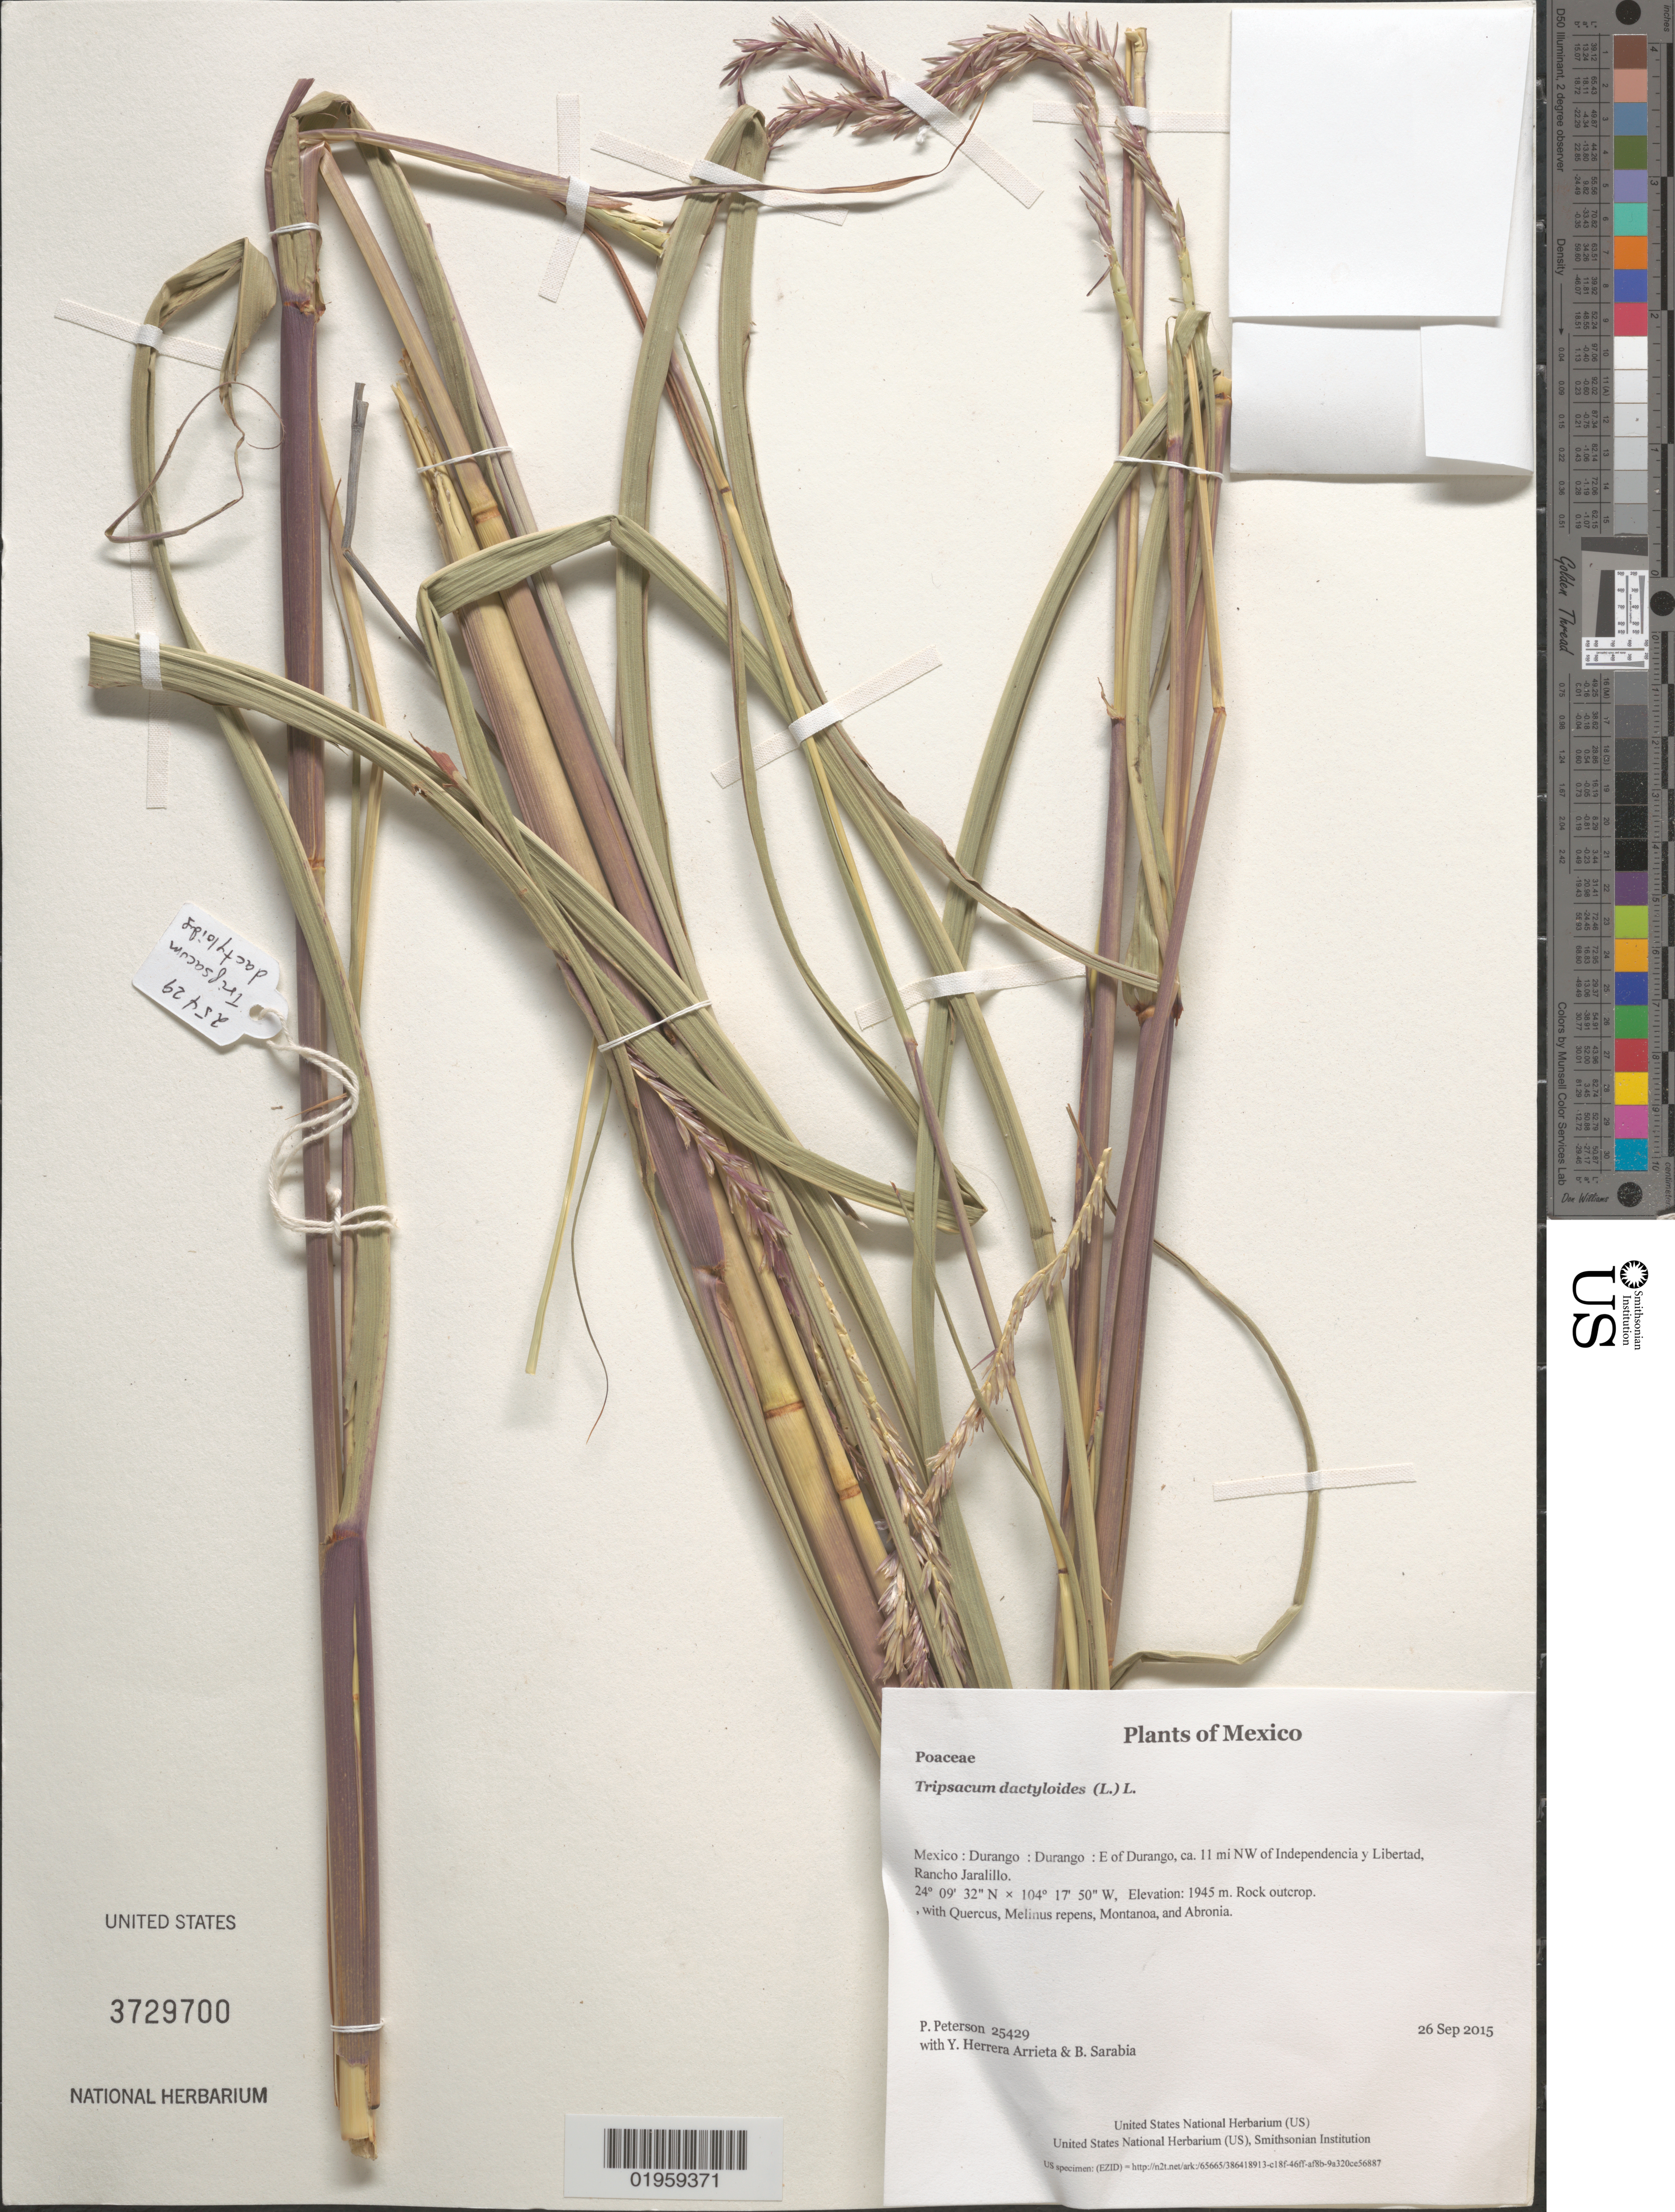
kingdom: Plantae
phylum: Tracheophyta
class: Liliopsida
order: Poales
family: Poaceae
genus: Tripsacum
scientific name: Tripsacum dactyloides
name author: (L.) L.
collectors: P. M. Peterson, Y. Herrera Arrieta & B. Sarabia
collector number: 25429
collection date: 2015-09-26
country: Mexico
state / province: Durango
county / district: Durango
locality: E of Durango, ca. 11 mi NW of Independencia y Libertad, Rancho Jaralillo.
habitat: Rock outcrop.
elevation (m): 1945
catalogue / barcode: US 3729700